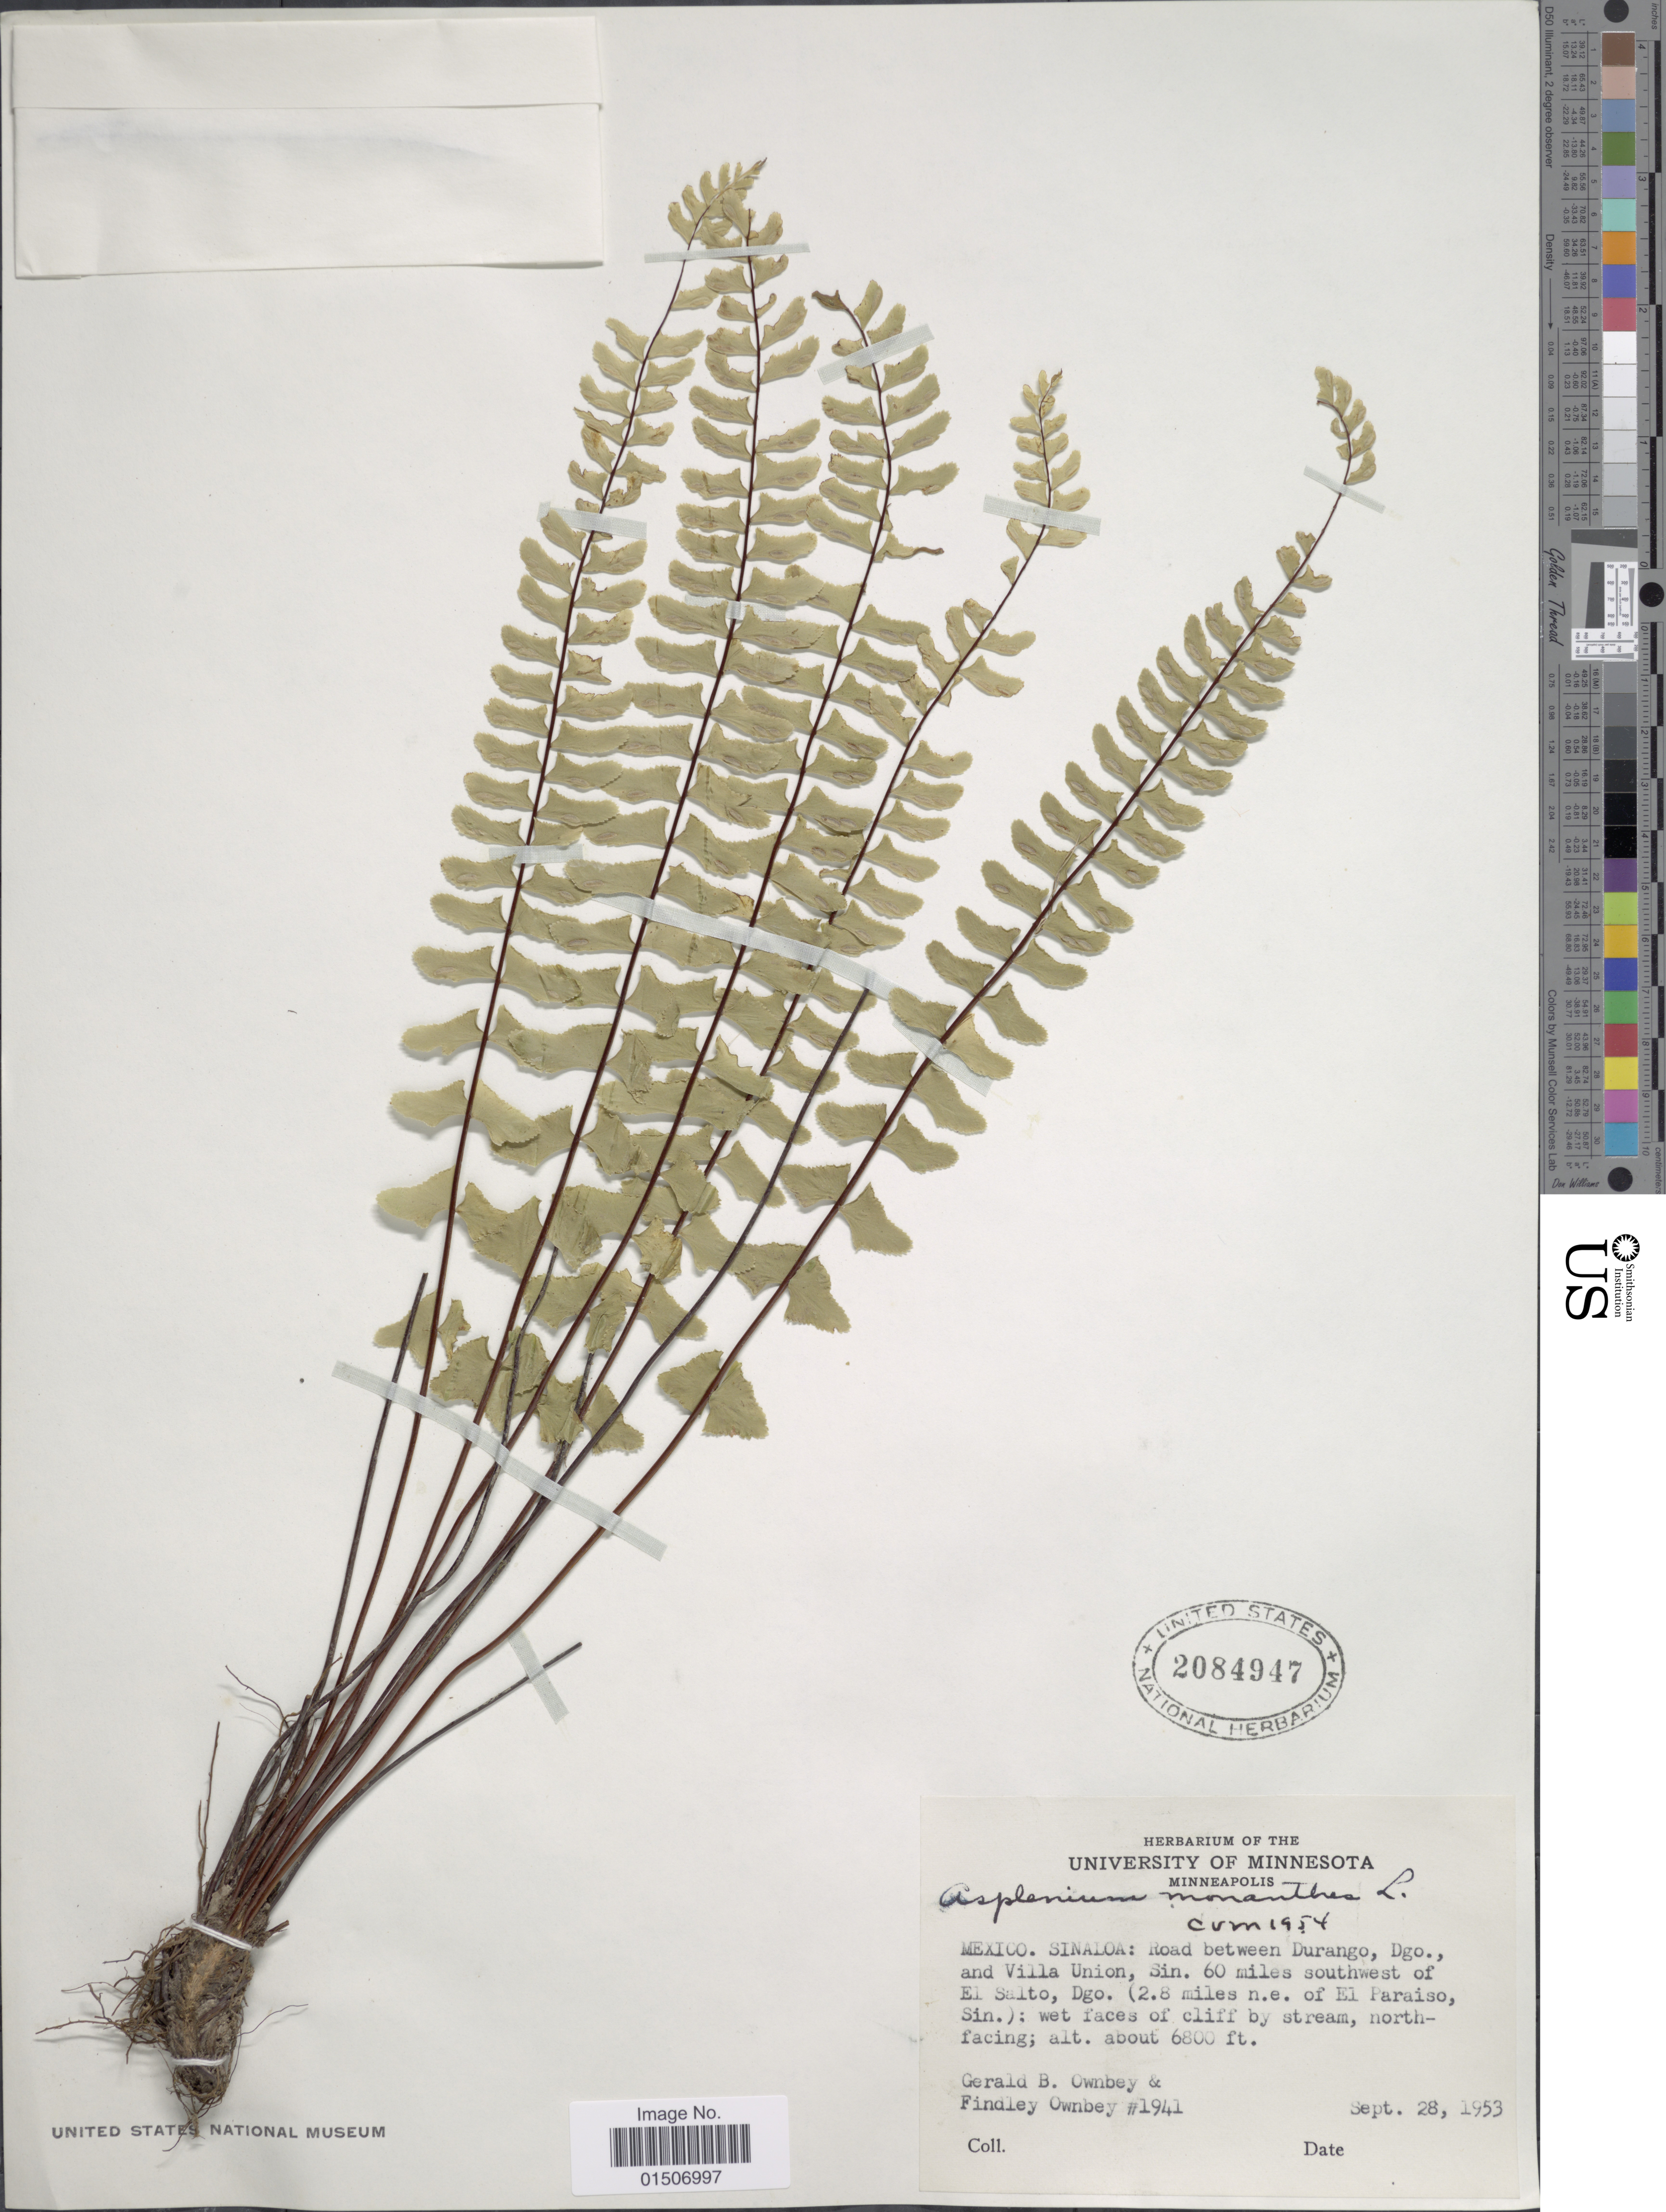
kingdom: Plantae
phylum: Tracheophyta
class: Polypodiopsida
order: Polypodiales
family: Aspleniaceae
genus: Asplenium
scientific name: Asplenium monanthes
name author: L.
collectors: G. B. Ownbey & F. Ownbey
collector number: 1941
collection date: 1953-09-28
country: Mexico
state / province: Sinaloa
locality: Sinaloa: Road between Durango, Dgo., and Villa Union, Sin. 60 miles southwest of El Salto, Dgo. (2.8 n.e. of EL Paraiso, Sin)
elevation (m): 2073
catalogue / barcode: US 2084947